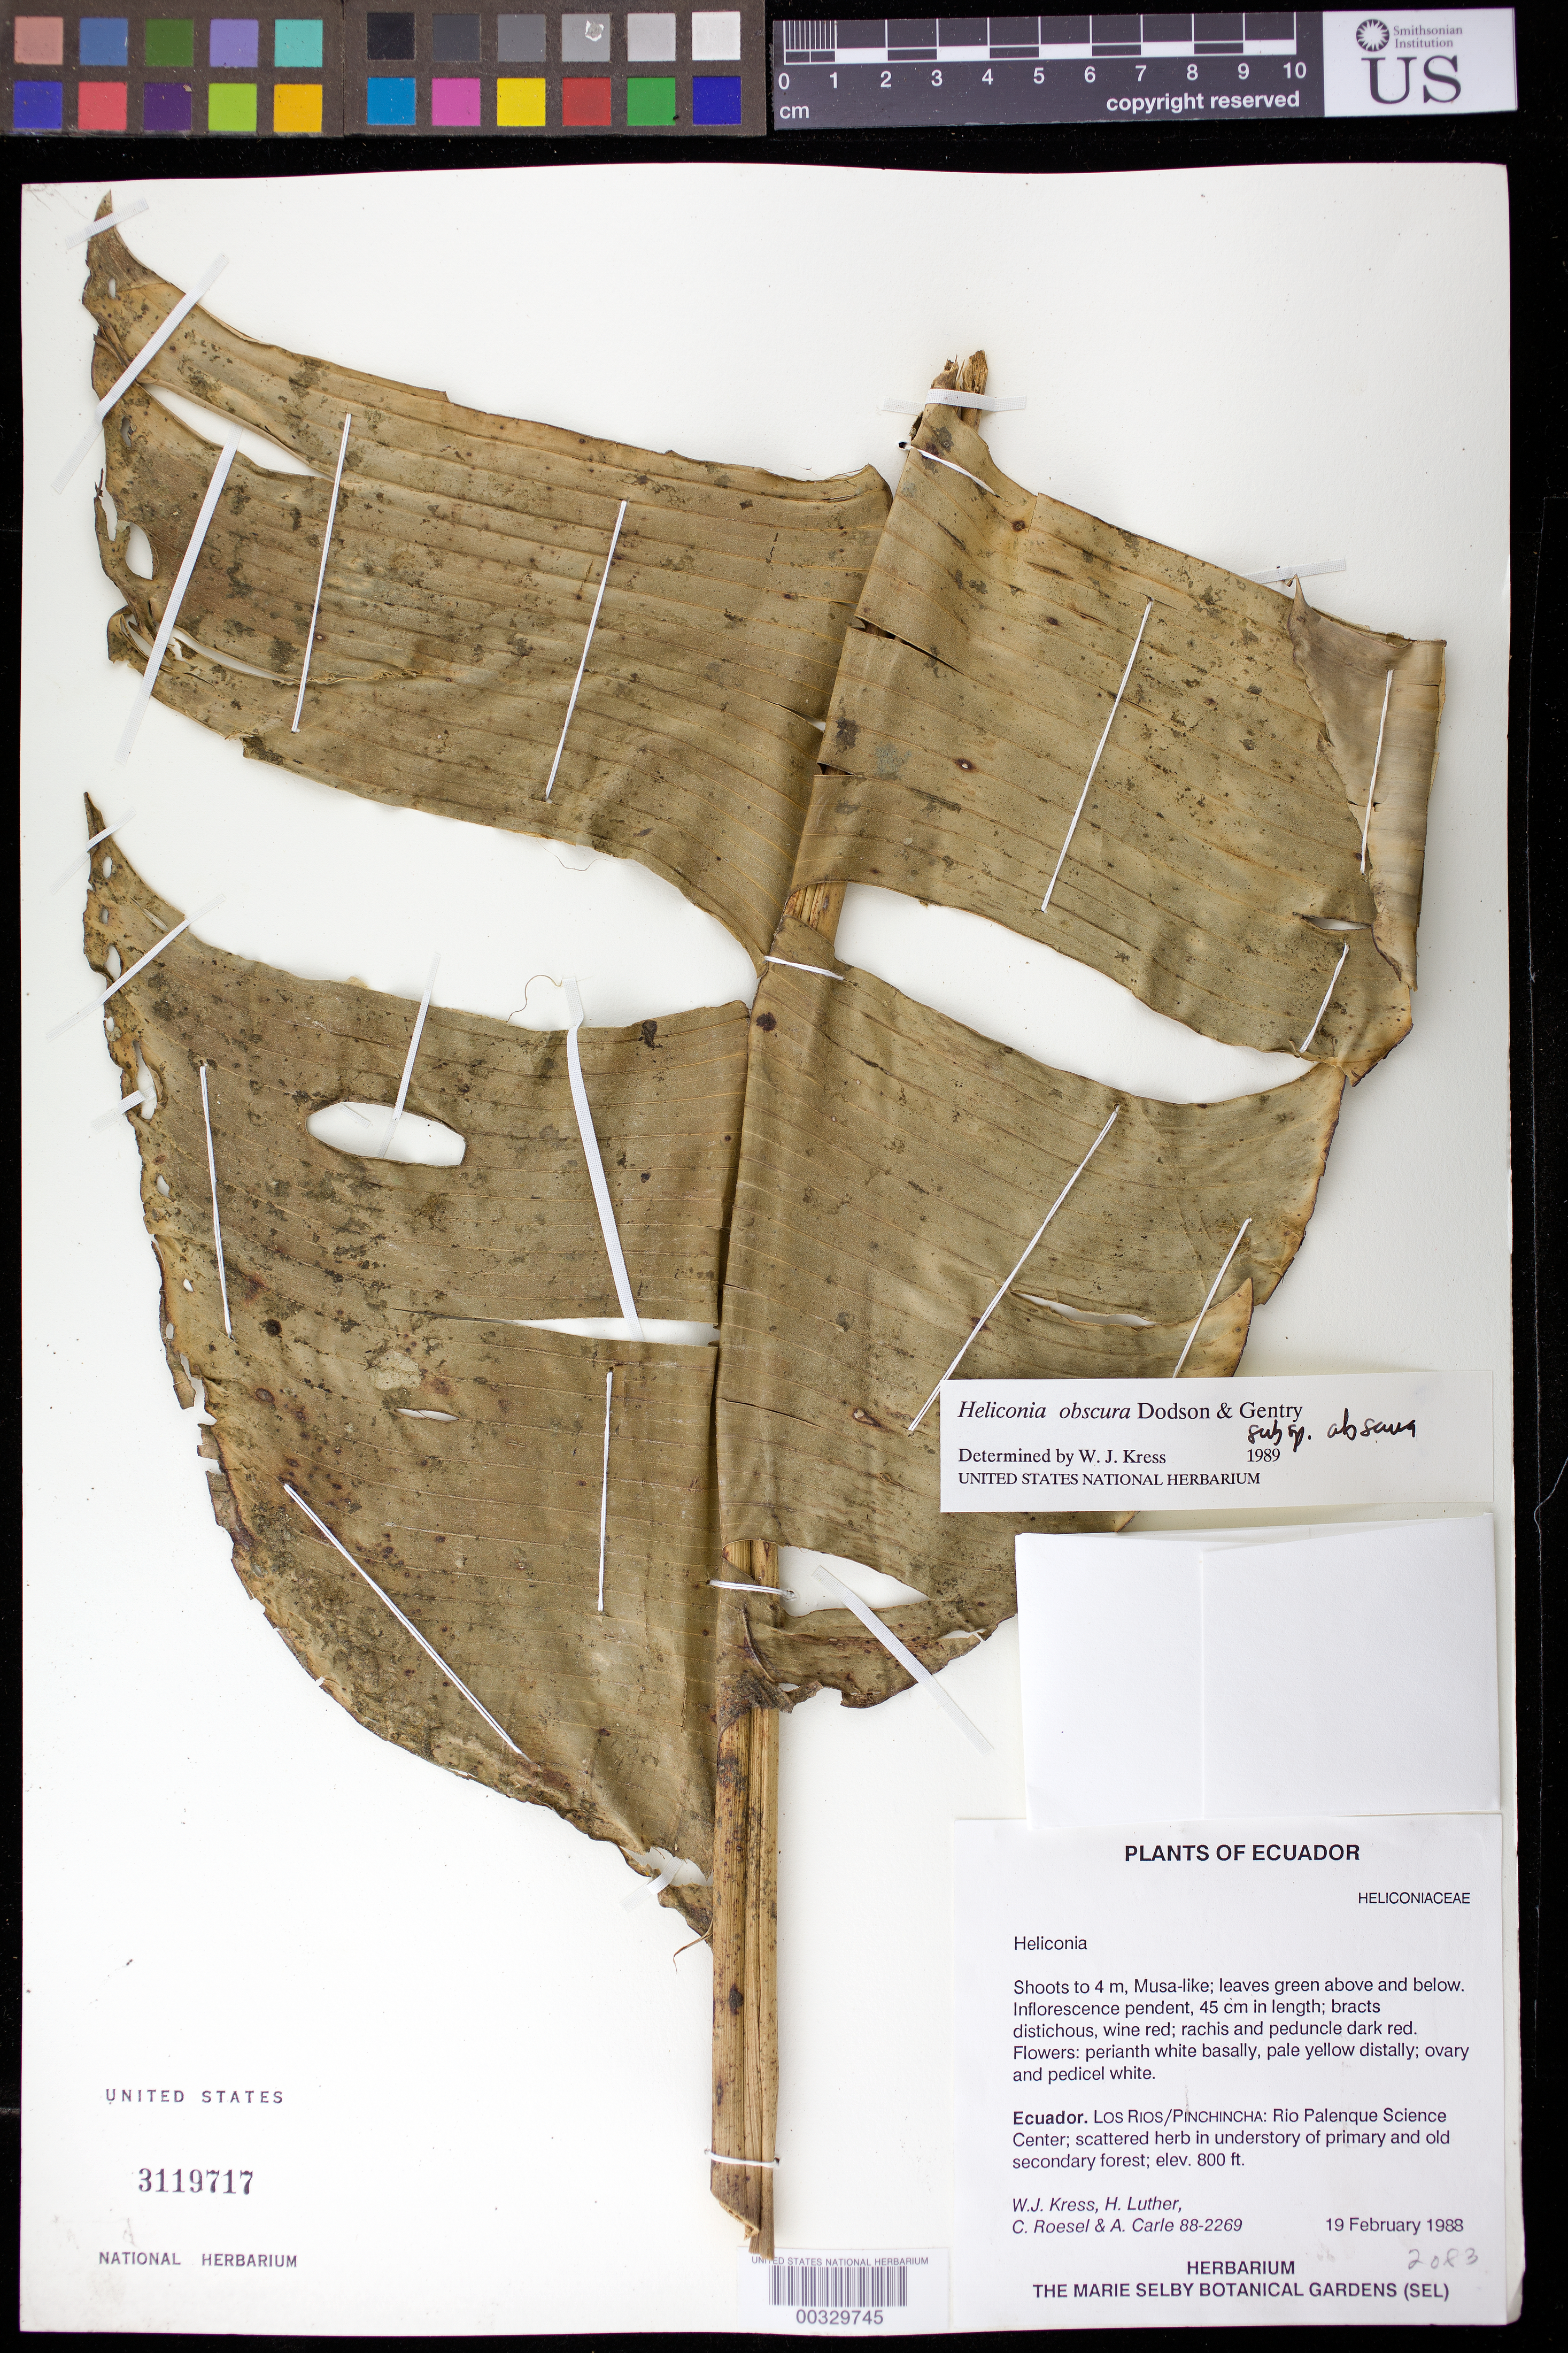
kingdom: Plantae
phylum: Tracheophyta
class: Liliopsida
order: Zingiberales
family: Heliconiaceae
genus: Heliconia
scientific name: Heliconia obscura subsp. obscura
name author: Dodson & Gentry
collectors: W. J. Kress, Harry E. Luther, C. S. Roesel & A. Carle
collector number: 88-2269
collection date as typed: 19 Feb 1988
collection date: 1988-02-19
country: Ecuador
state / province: Los Ríos / Pichincha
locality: Rio palenque science center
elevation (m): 244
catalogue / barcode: US 3119717